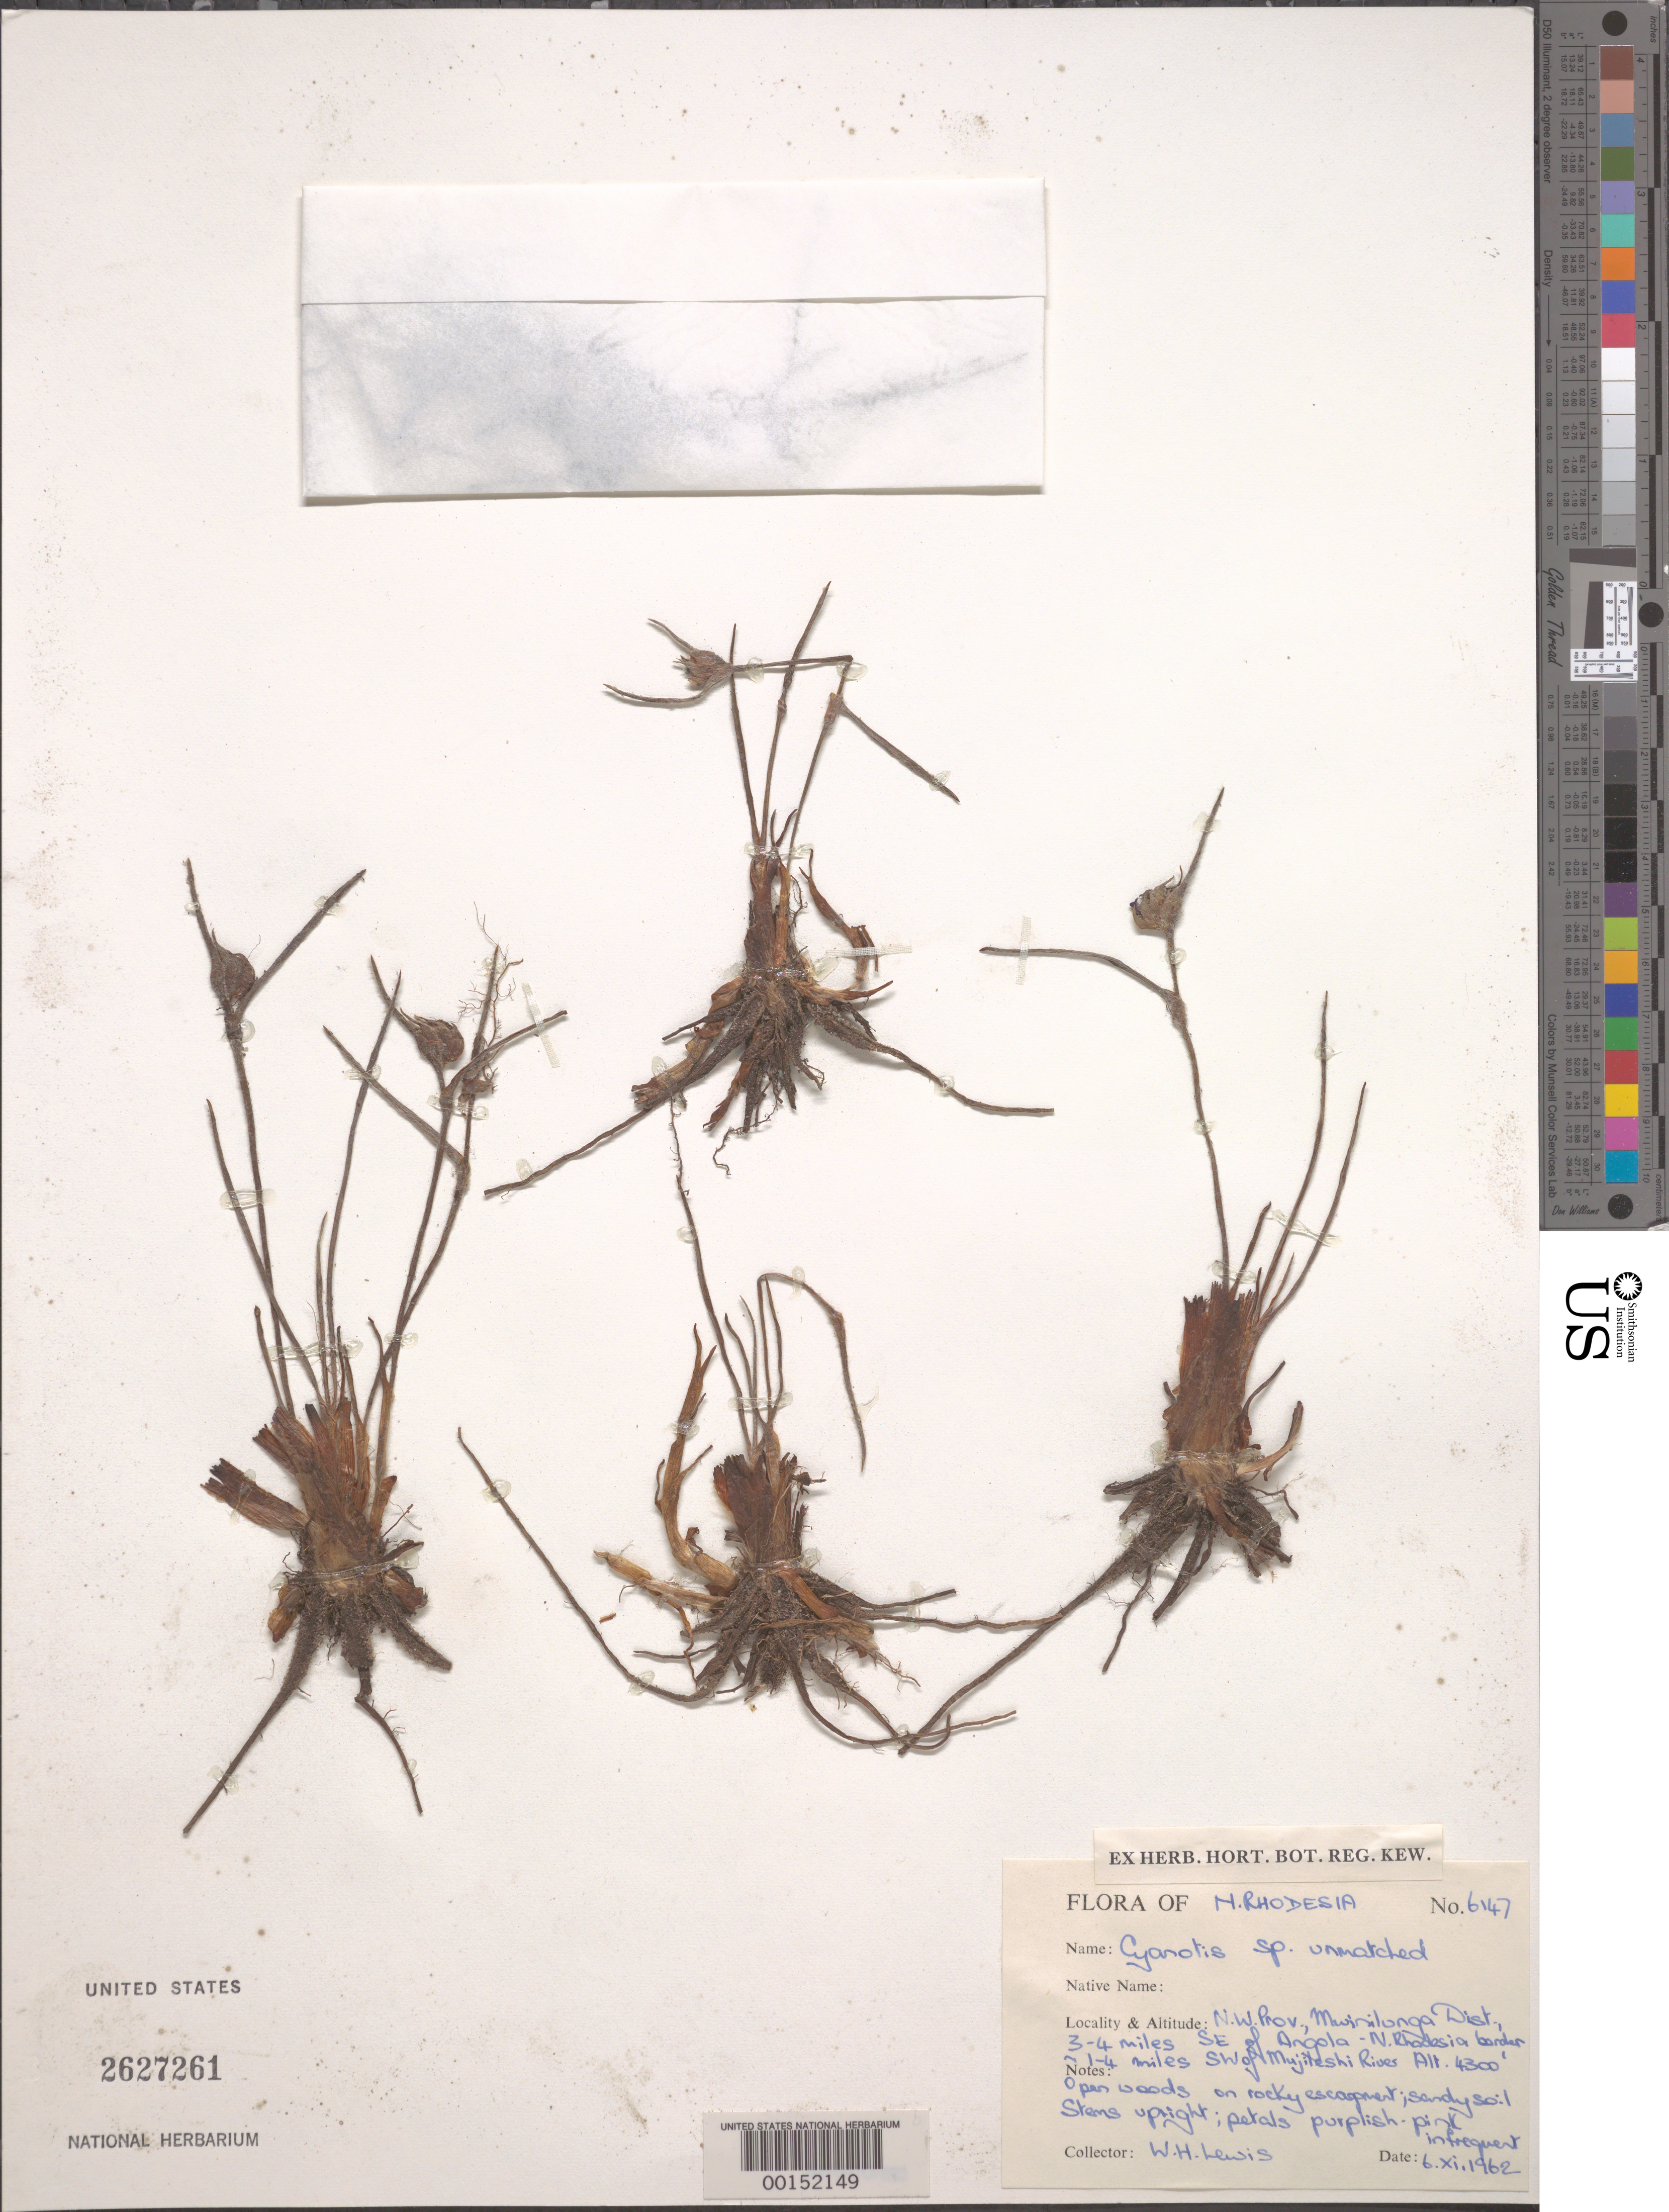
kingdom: Plantae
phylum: Tracheophyta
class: Liliopsida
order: Commelinales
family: Commelinaceae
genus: Cyanotis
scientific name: Cyanotis sp.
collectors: W. H. Lewis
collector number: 6147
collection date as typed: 06 Nov 1962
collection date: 1962-11-06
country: Zambia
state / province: North-Western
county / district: Mwinilunga Dist.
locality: Sw of mujileshi river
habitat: Open woods; rock outcrop, sandy soil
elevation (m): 1312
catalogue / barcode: US 2627261